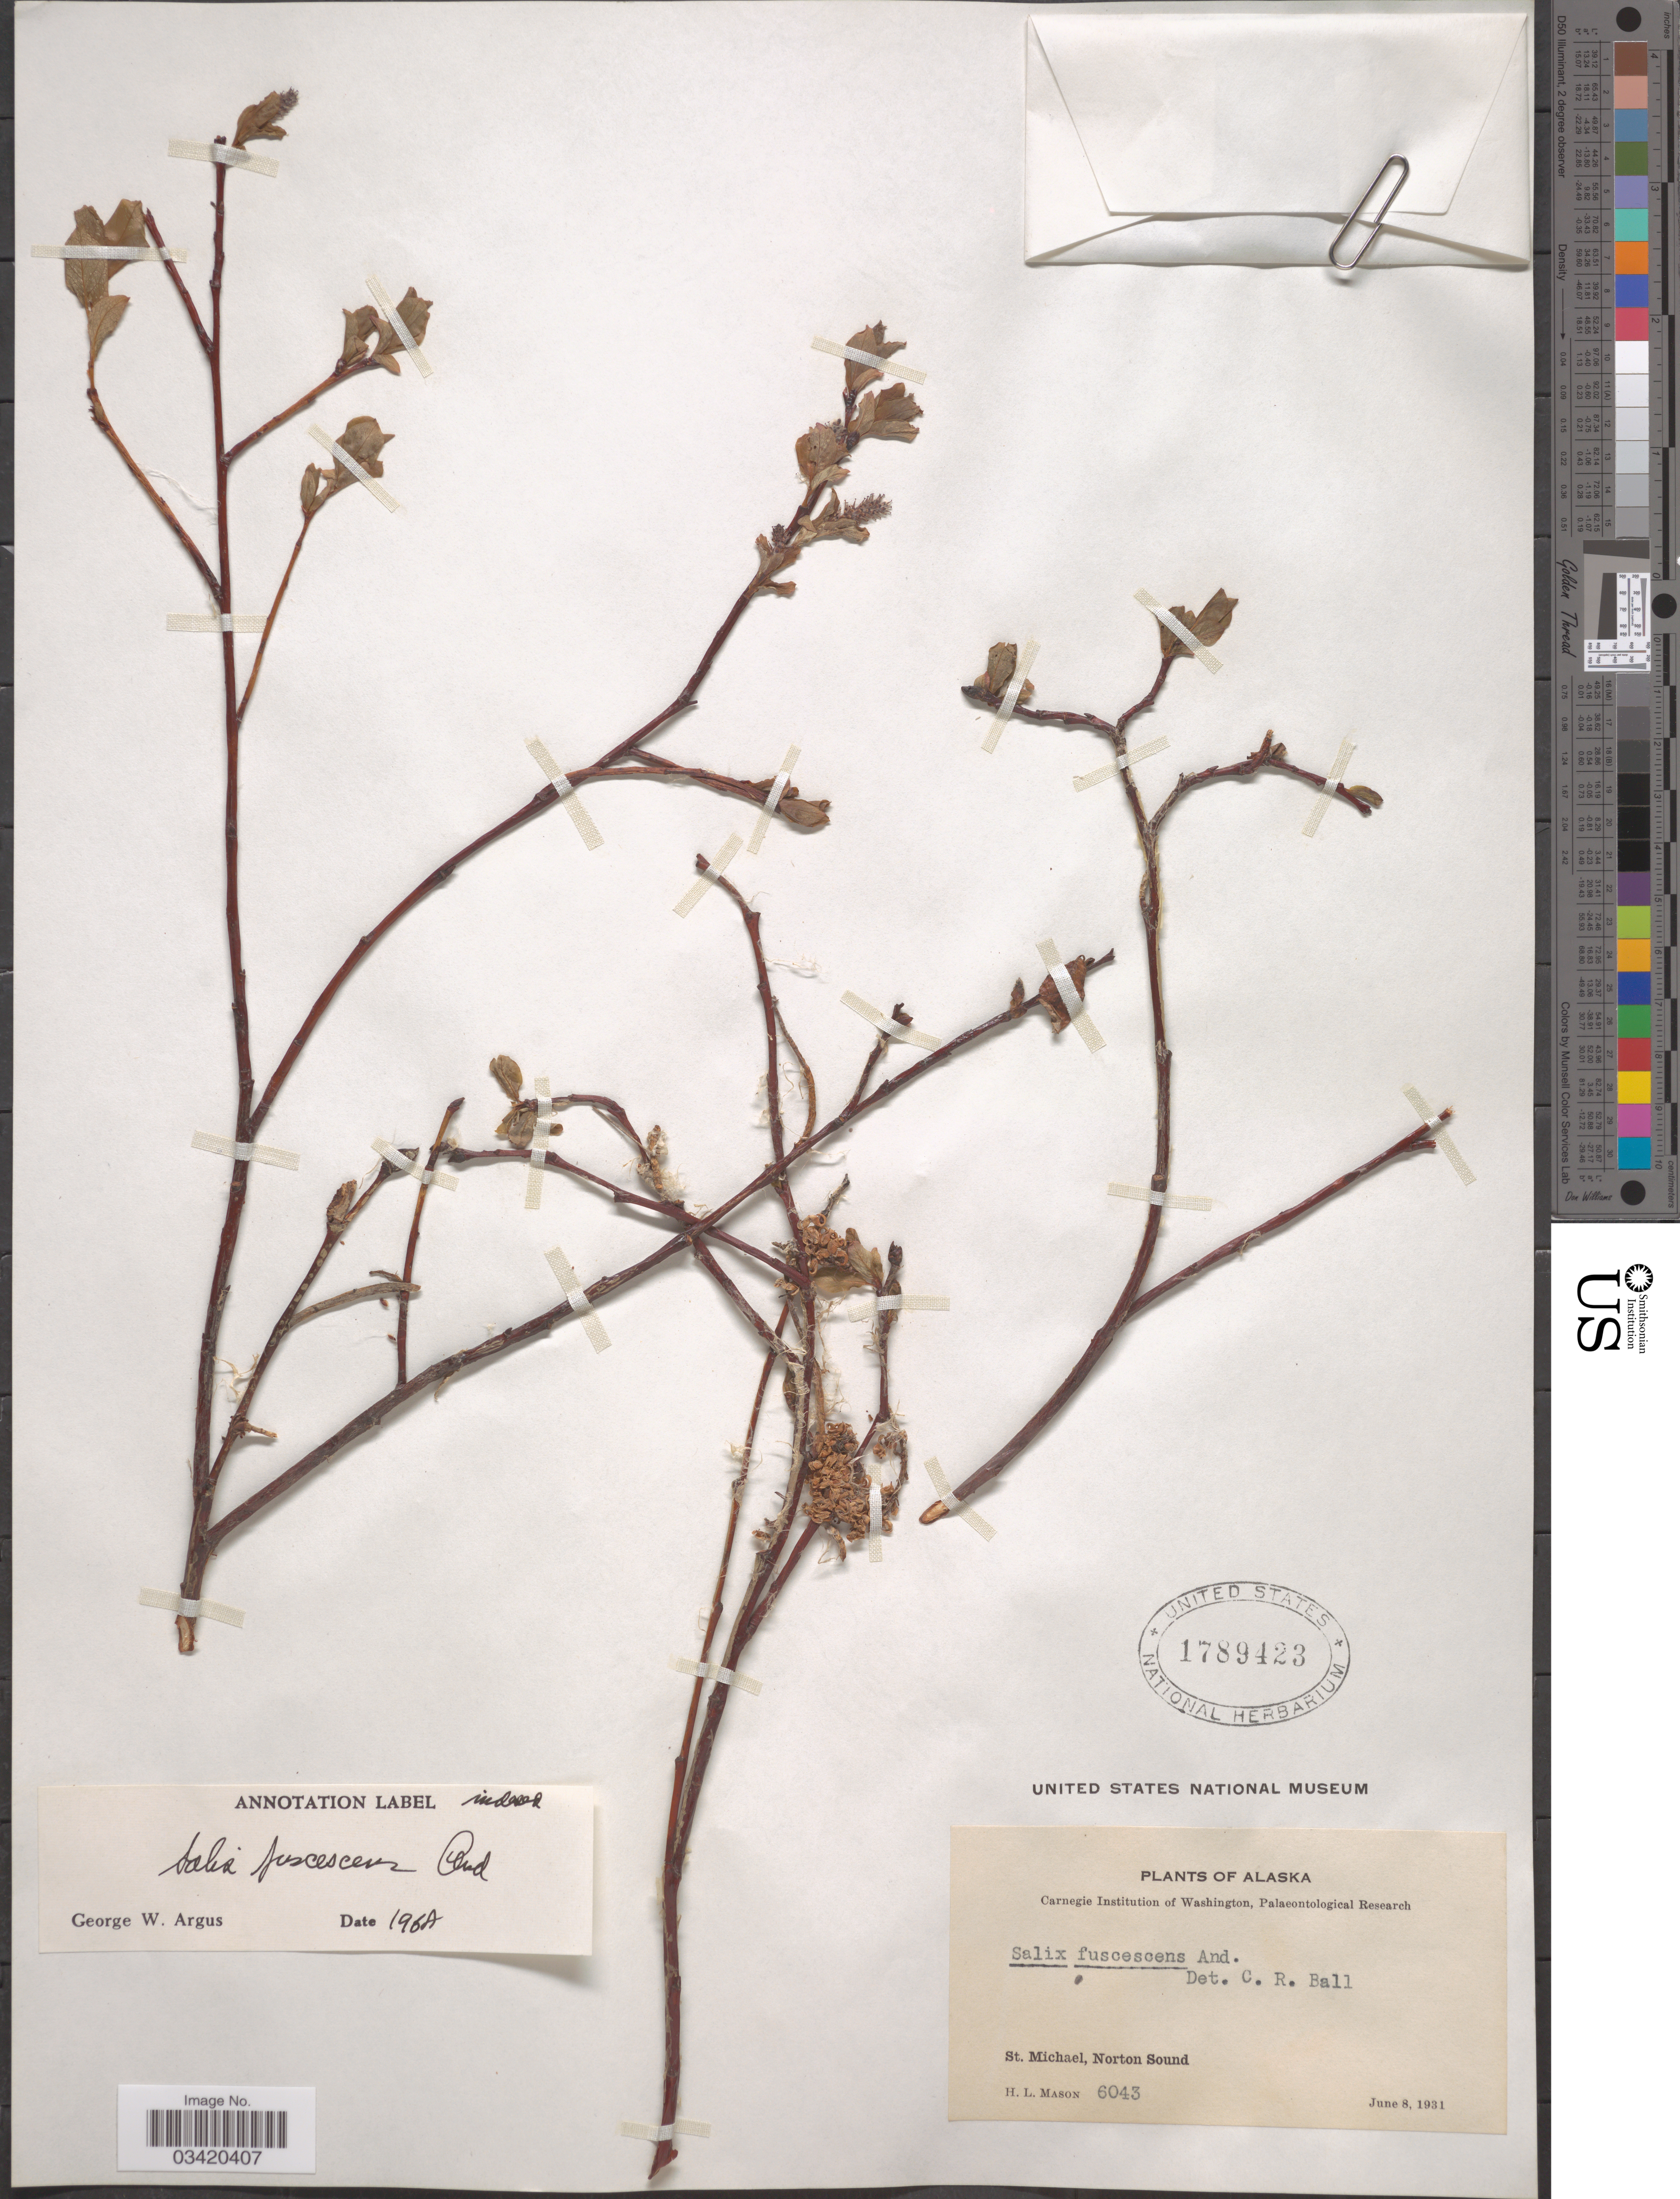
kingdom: Plantae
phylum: Tracheophyta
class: Magnoliopsida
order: Malpighiales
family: Salicaceae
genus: Salix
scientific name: Salix fuscescens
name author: Andersson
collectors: H. L. Mason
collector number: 6043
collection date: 1931-06-08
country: United States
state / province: Alaska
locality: St. Michael, Norton Sound.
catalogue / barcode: US 1789423